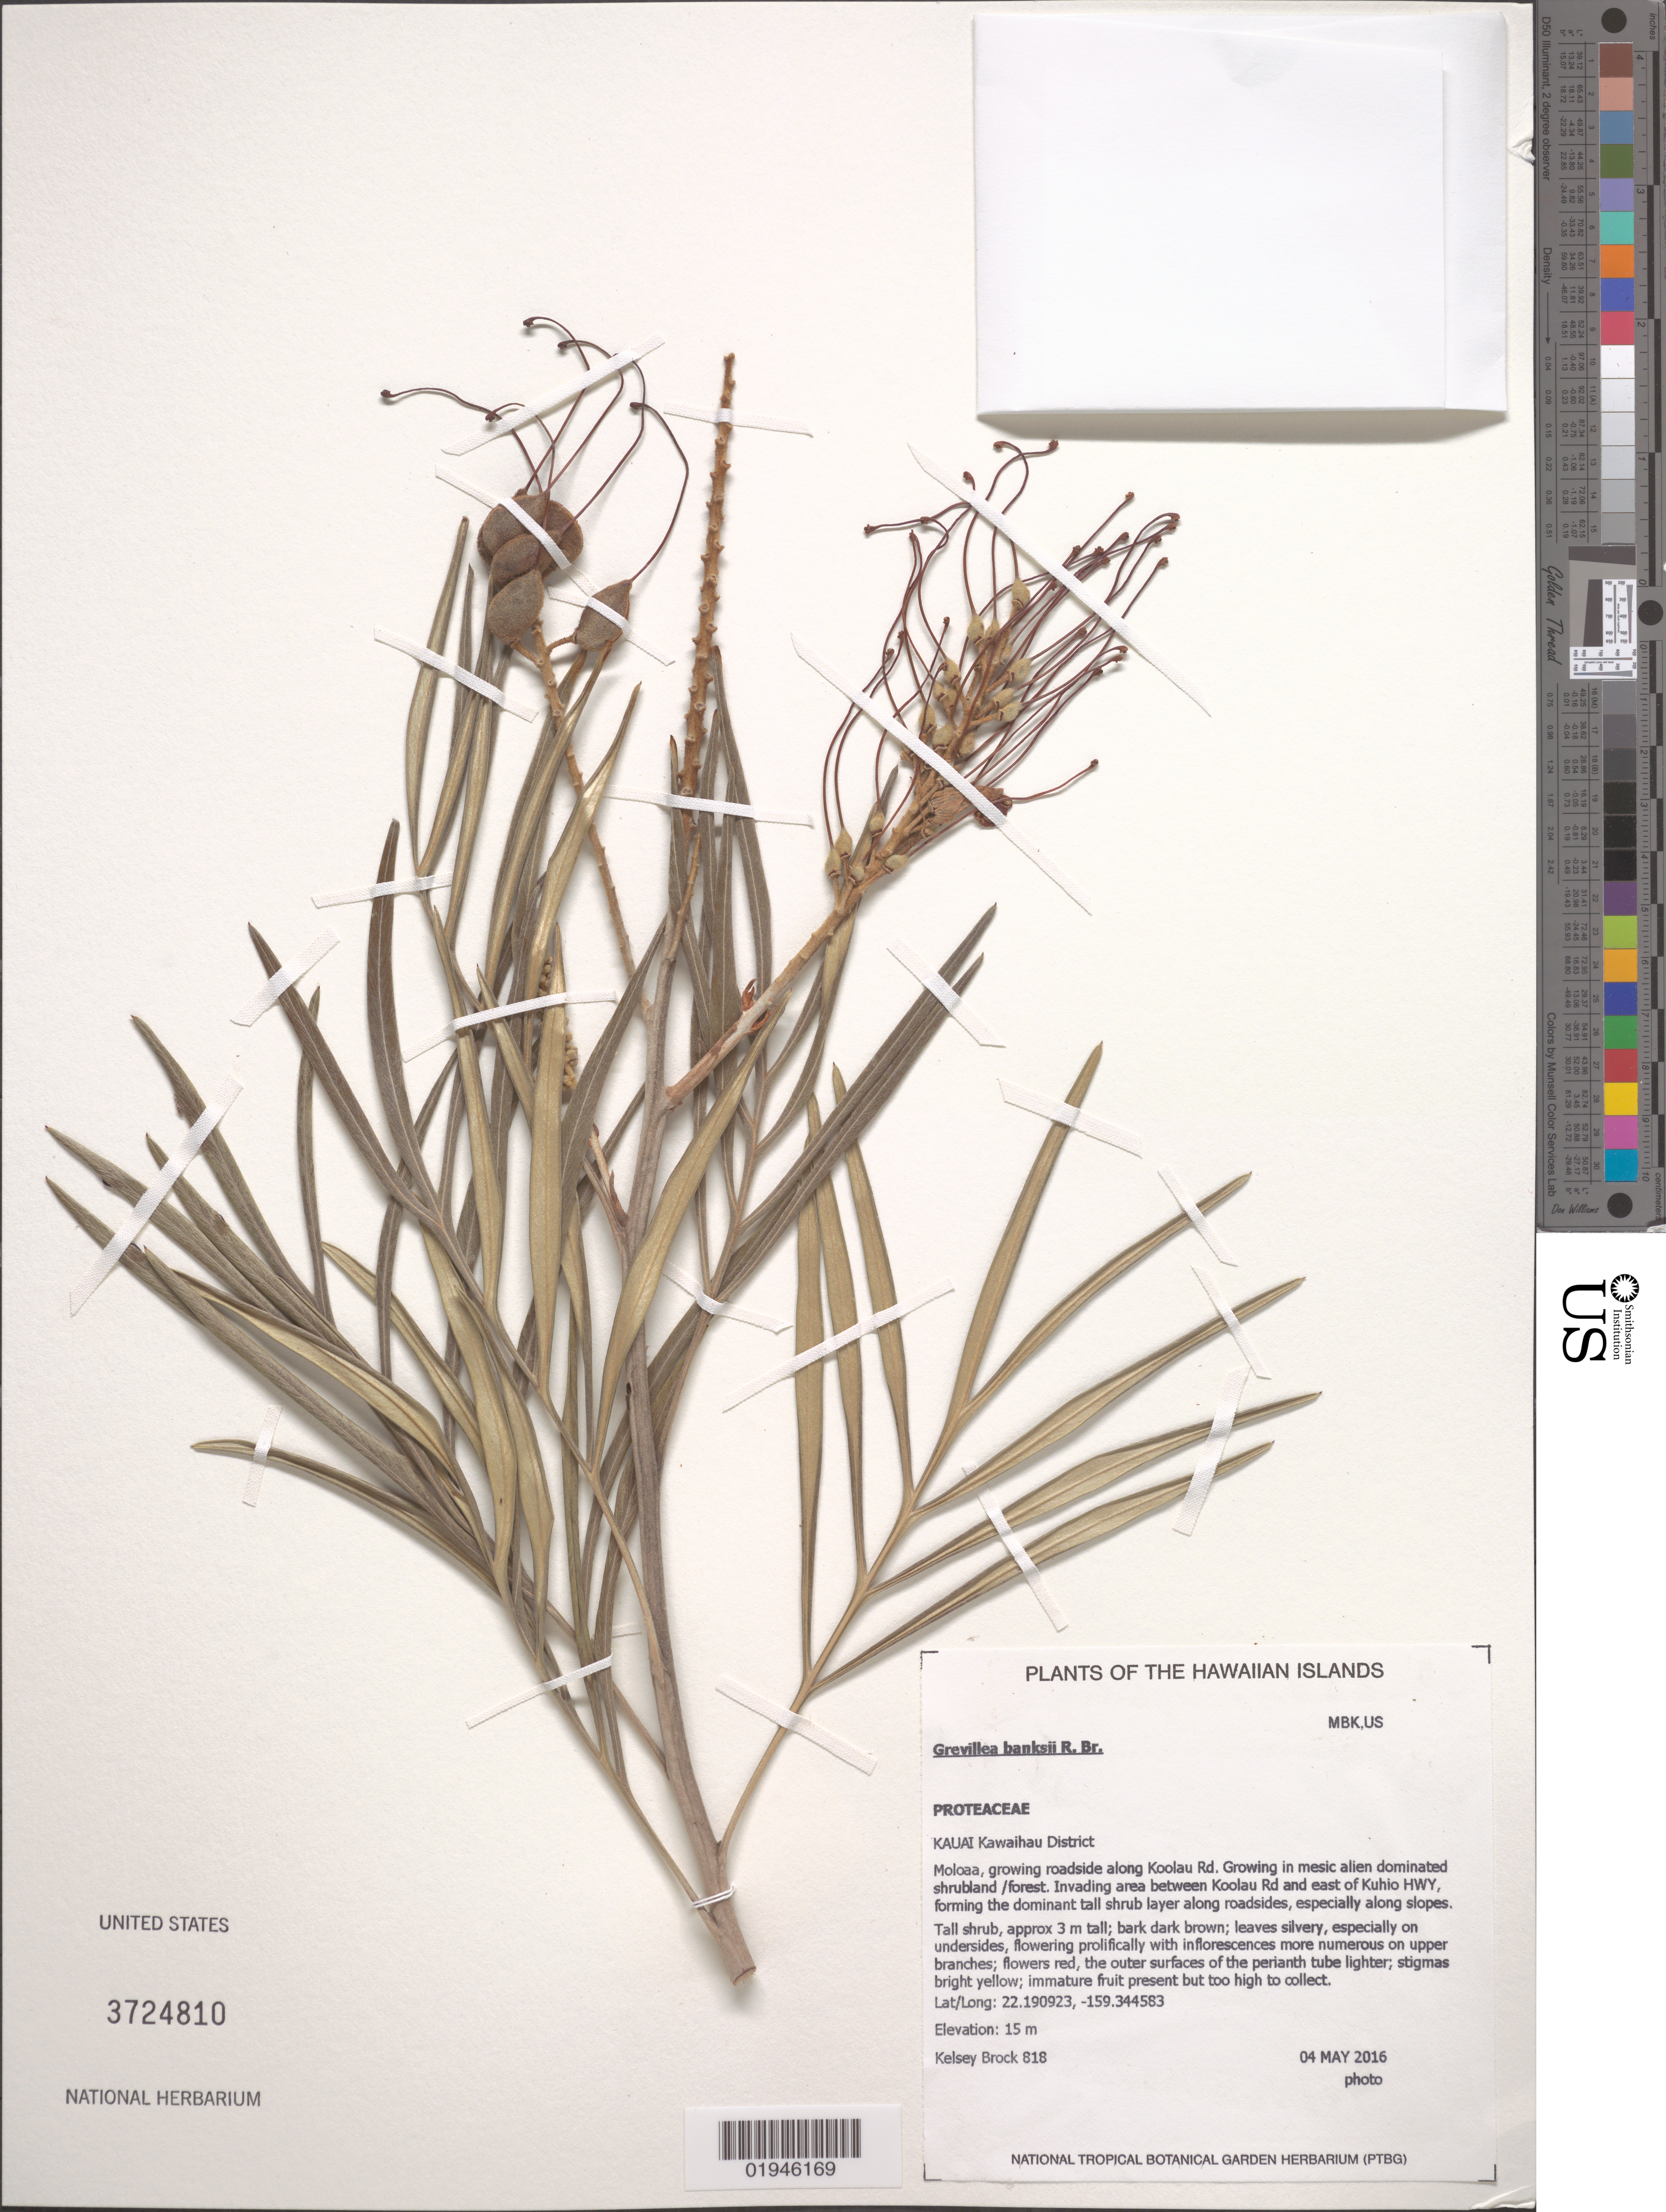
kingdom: Plantae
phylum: Tracheophyta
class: Magnoliopsida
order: Proteales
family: Proteaceae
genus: Grevillea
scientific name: Grevillea banksii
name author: R. Br.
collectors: K. Brock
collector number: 818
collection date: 2016-05-04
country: United States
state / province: Hawaii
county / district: Kauai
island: Kaua'i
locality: Kawaihau District, Moloaa, along Koolau Rd.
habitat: Roadside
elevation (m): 15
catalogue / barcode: US 3724810